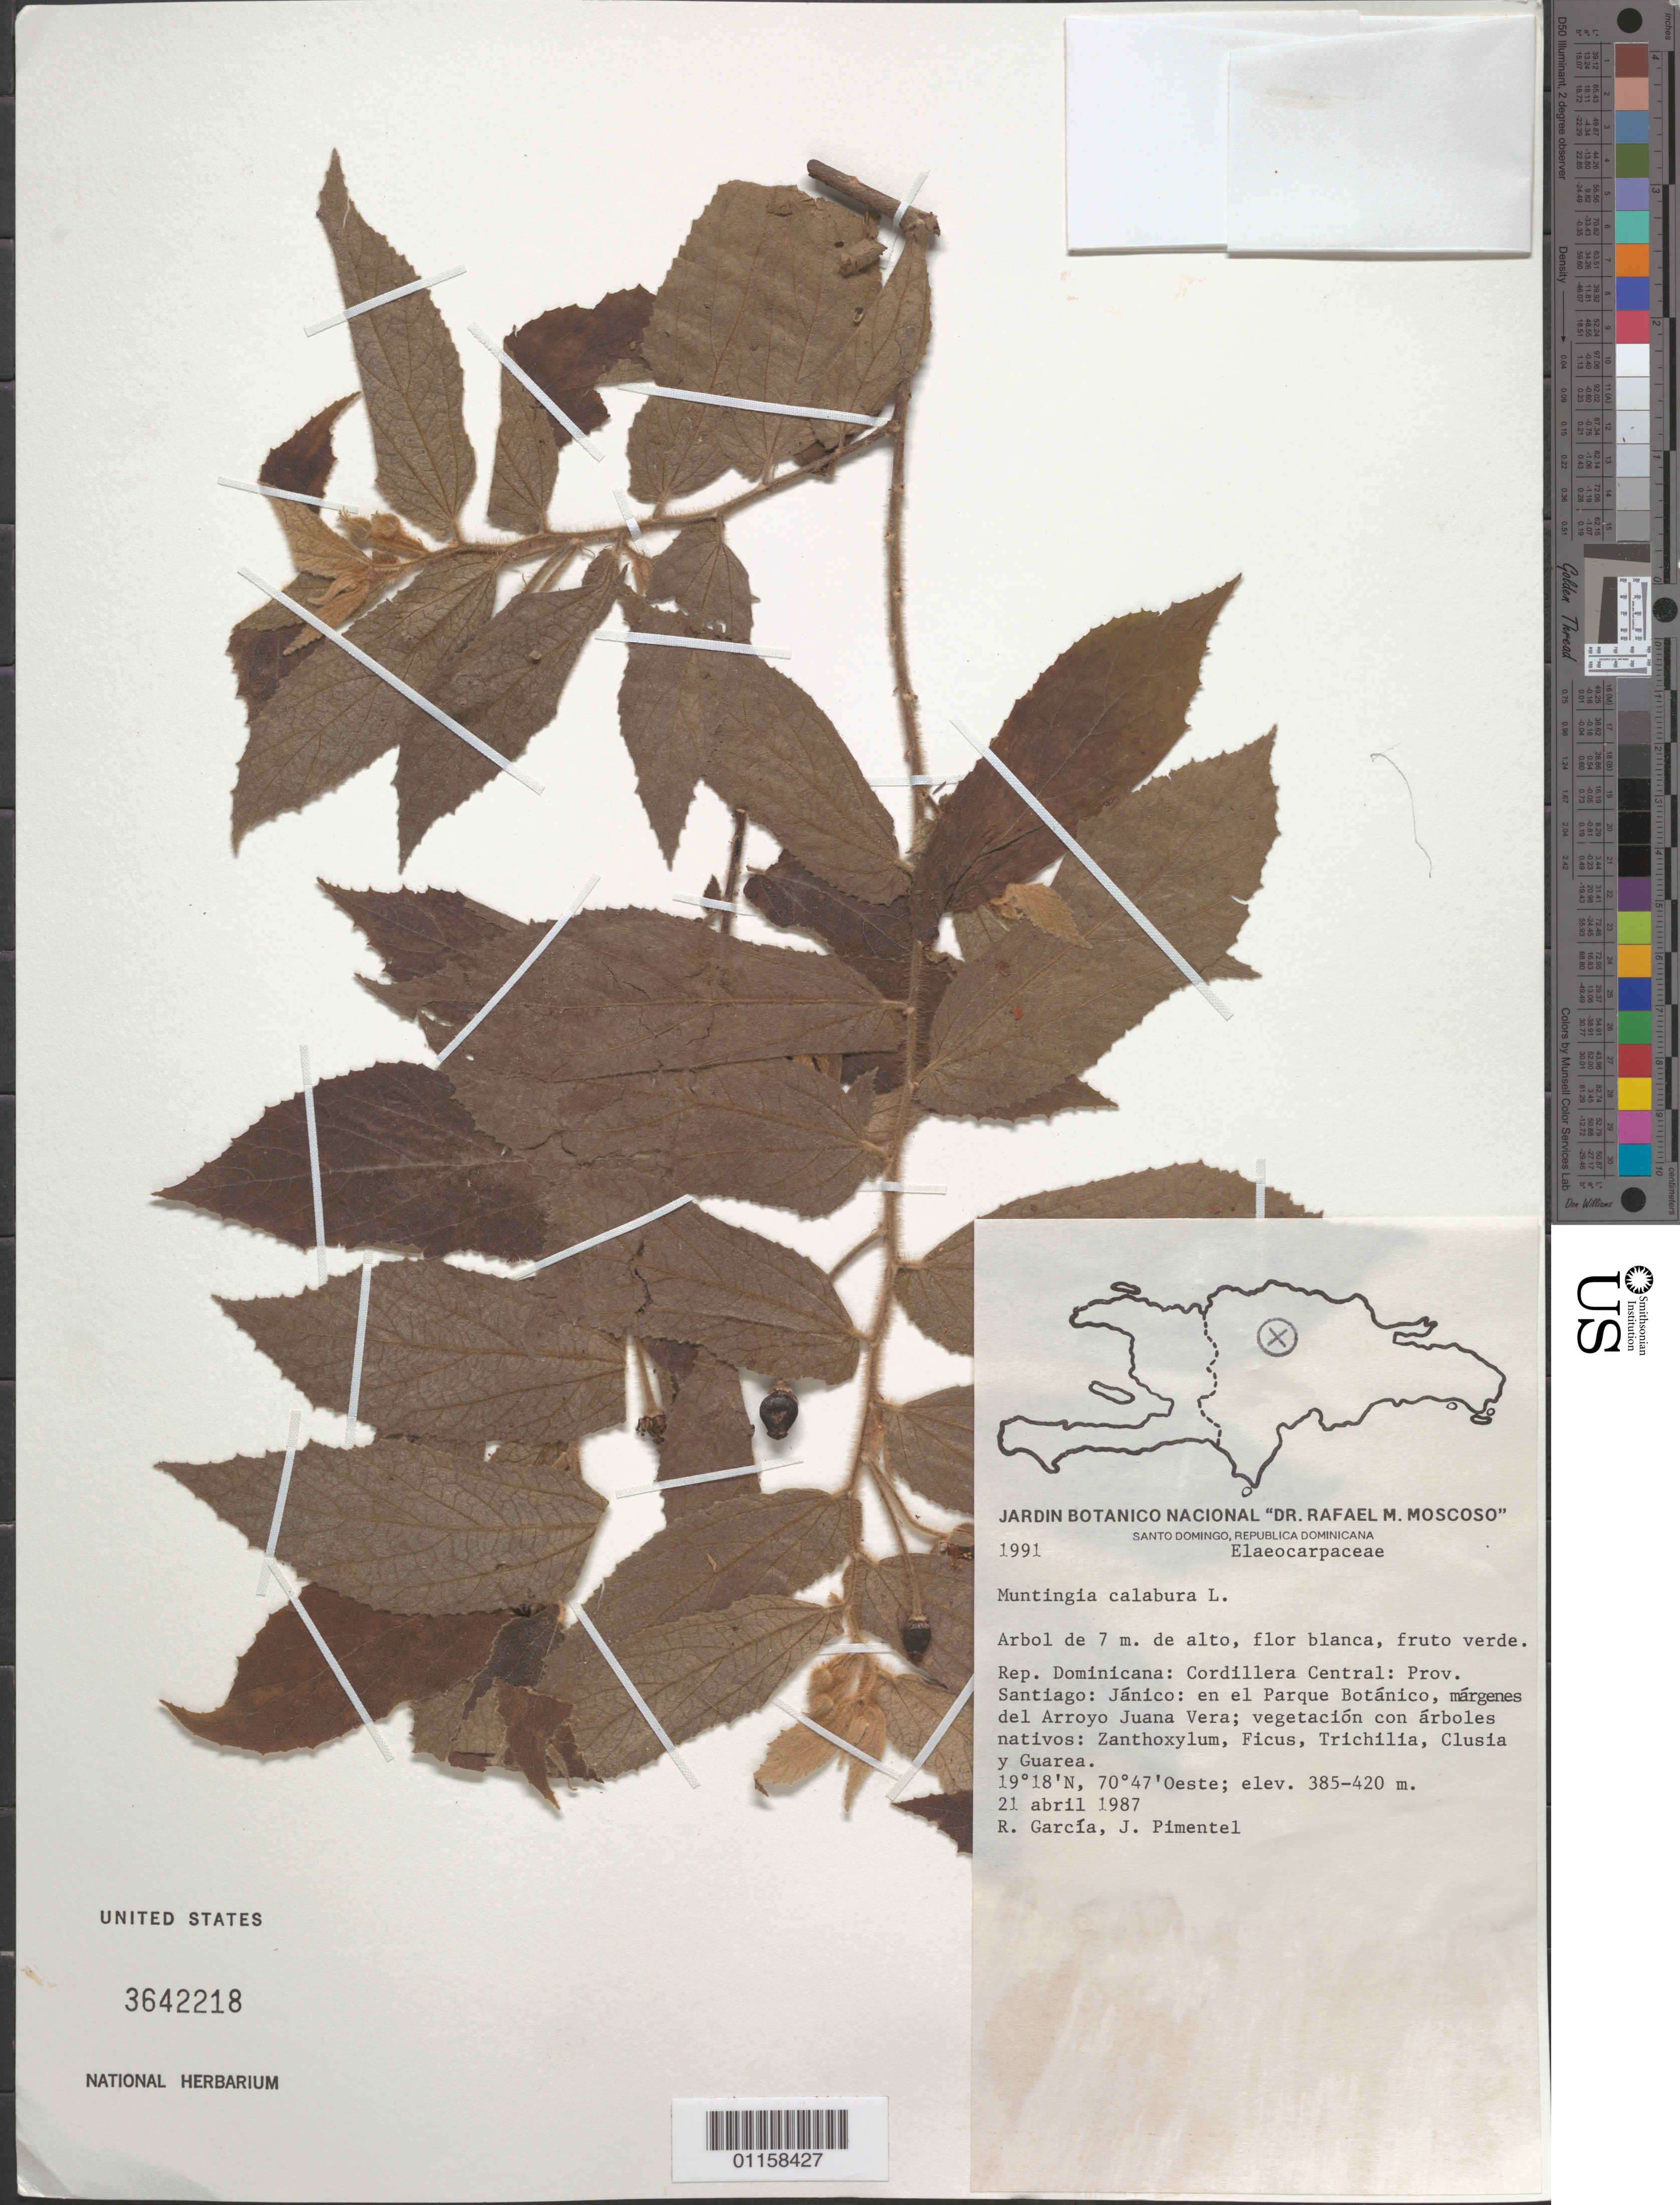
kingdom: Plantae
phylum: Tracheophyta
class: Magnoliopsida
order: Malvales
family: Muntingiaceae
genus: Muntingia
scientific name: Muntingia calabura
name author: L.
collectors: R. García & J. Pimentel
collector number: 1991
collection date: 1987-04-21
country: Dominican Republic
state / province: Santiago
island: Hispaniola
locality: Jánico, en el Parque Botánico, del Arroyo Juana Vera.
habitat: Vegetación con árboles nativos: Zanthoxylum, Ficus, Trichilia, Clusia y Guarea.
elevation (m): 385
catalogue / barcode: US 3642218